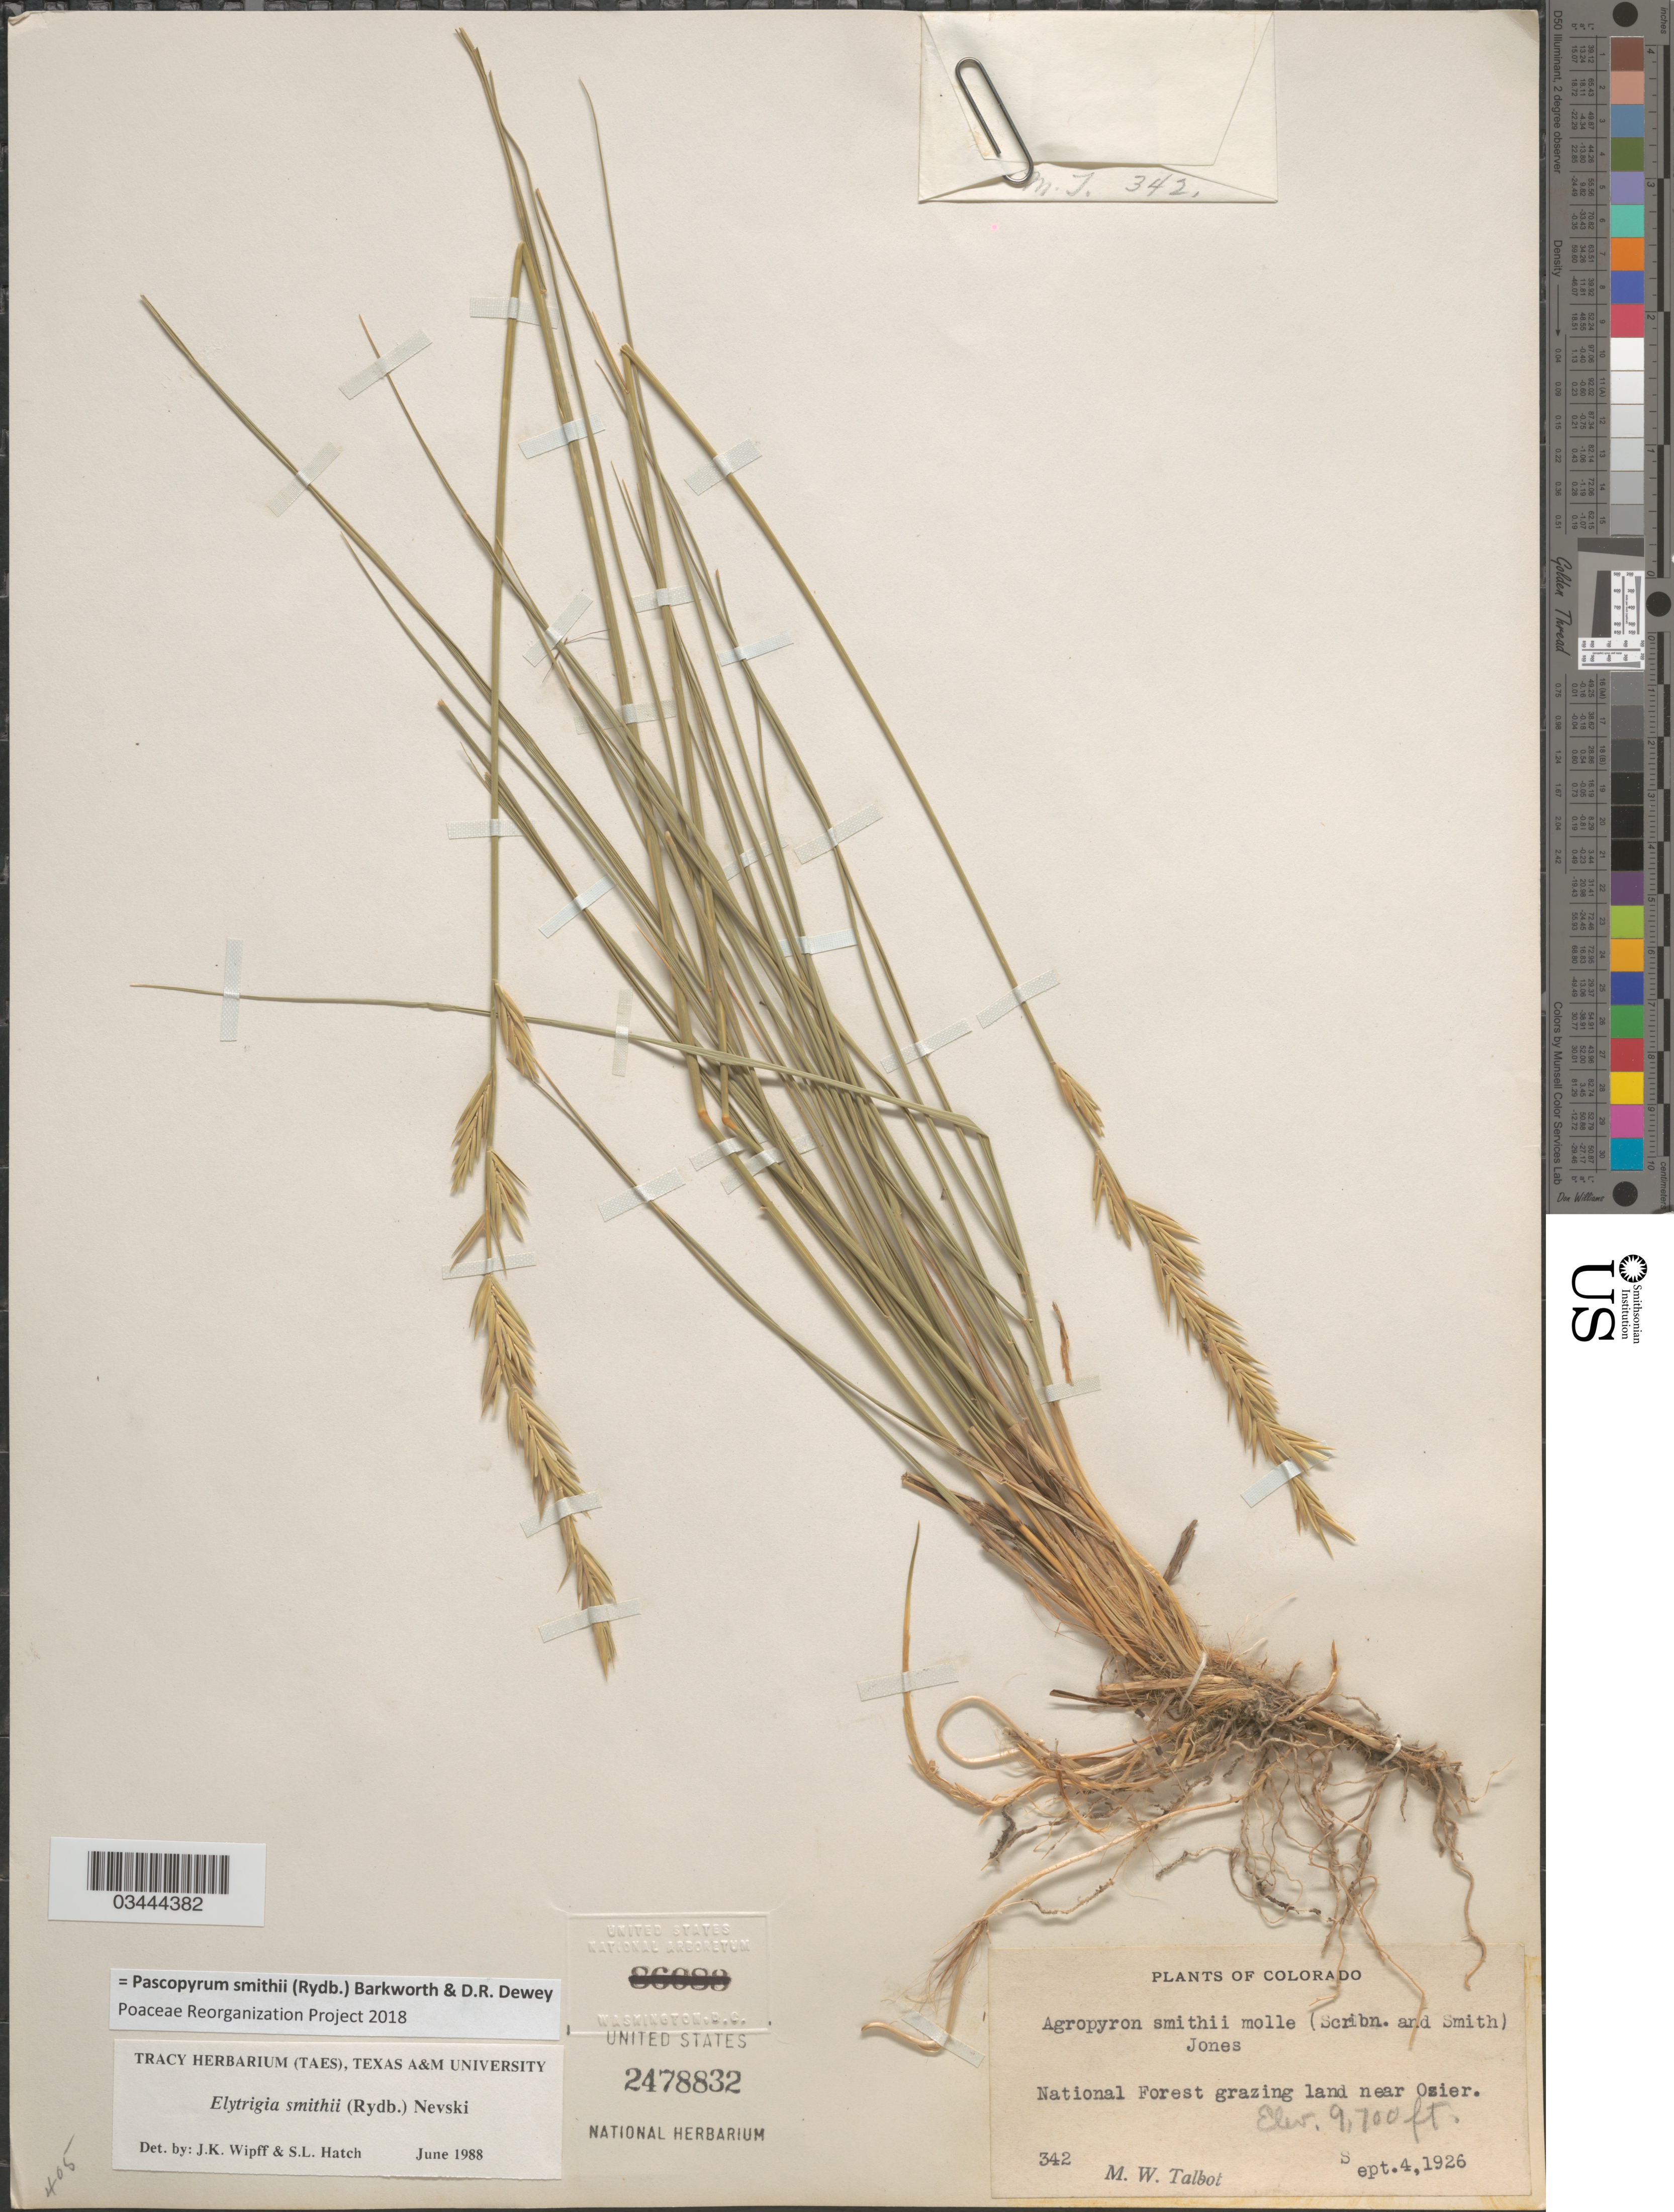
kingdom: Plantae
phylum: Tracheophyta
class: Liliopsida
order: Poales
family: Poaceae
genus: Pascopyrum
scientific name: Pascopyrum smithii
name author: (Rydb.) Barkworth & Dewey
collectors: M. Talbot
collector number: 342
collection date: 1926-09-04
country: United States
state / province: Colorado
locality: National Forest grazing land near Osier.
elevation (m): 2957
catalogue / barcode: US 2478832